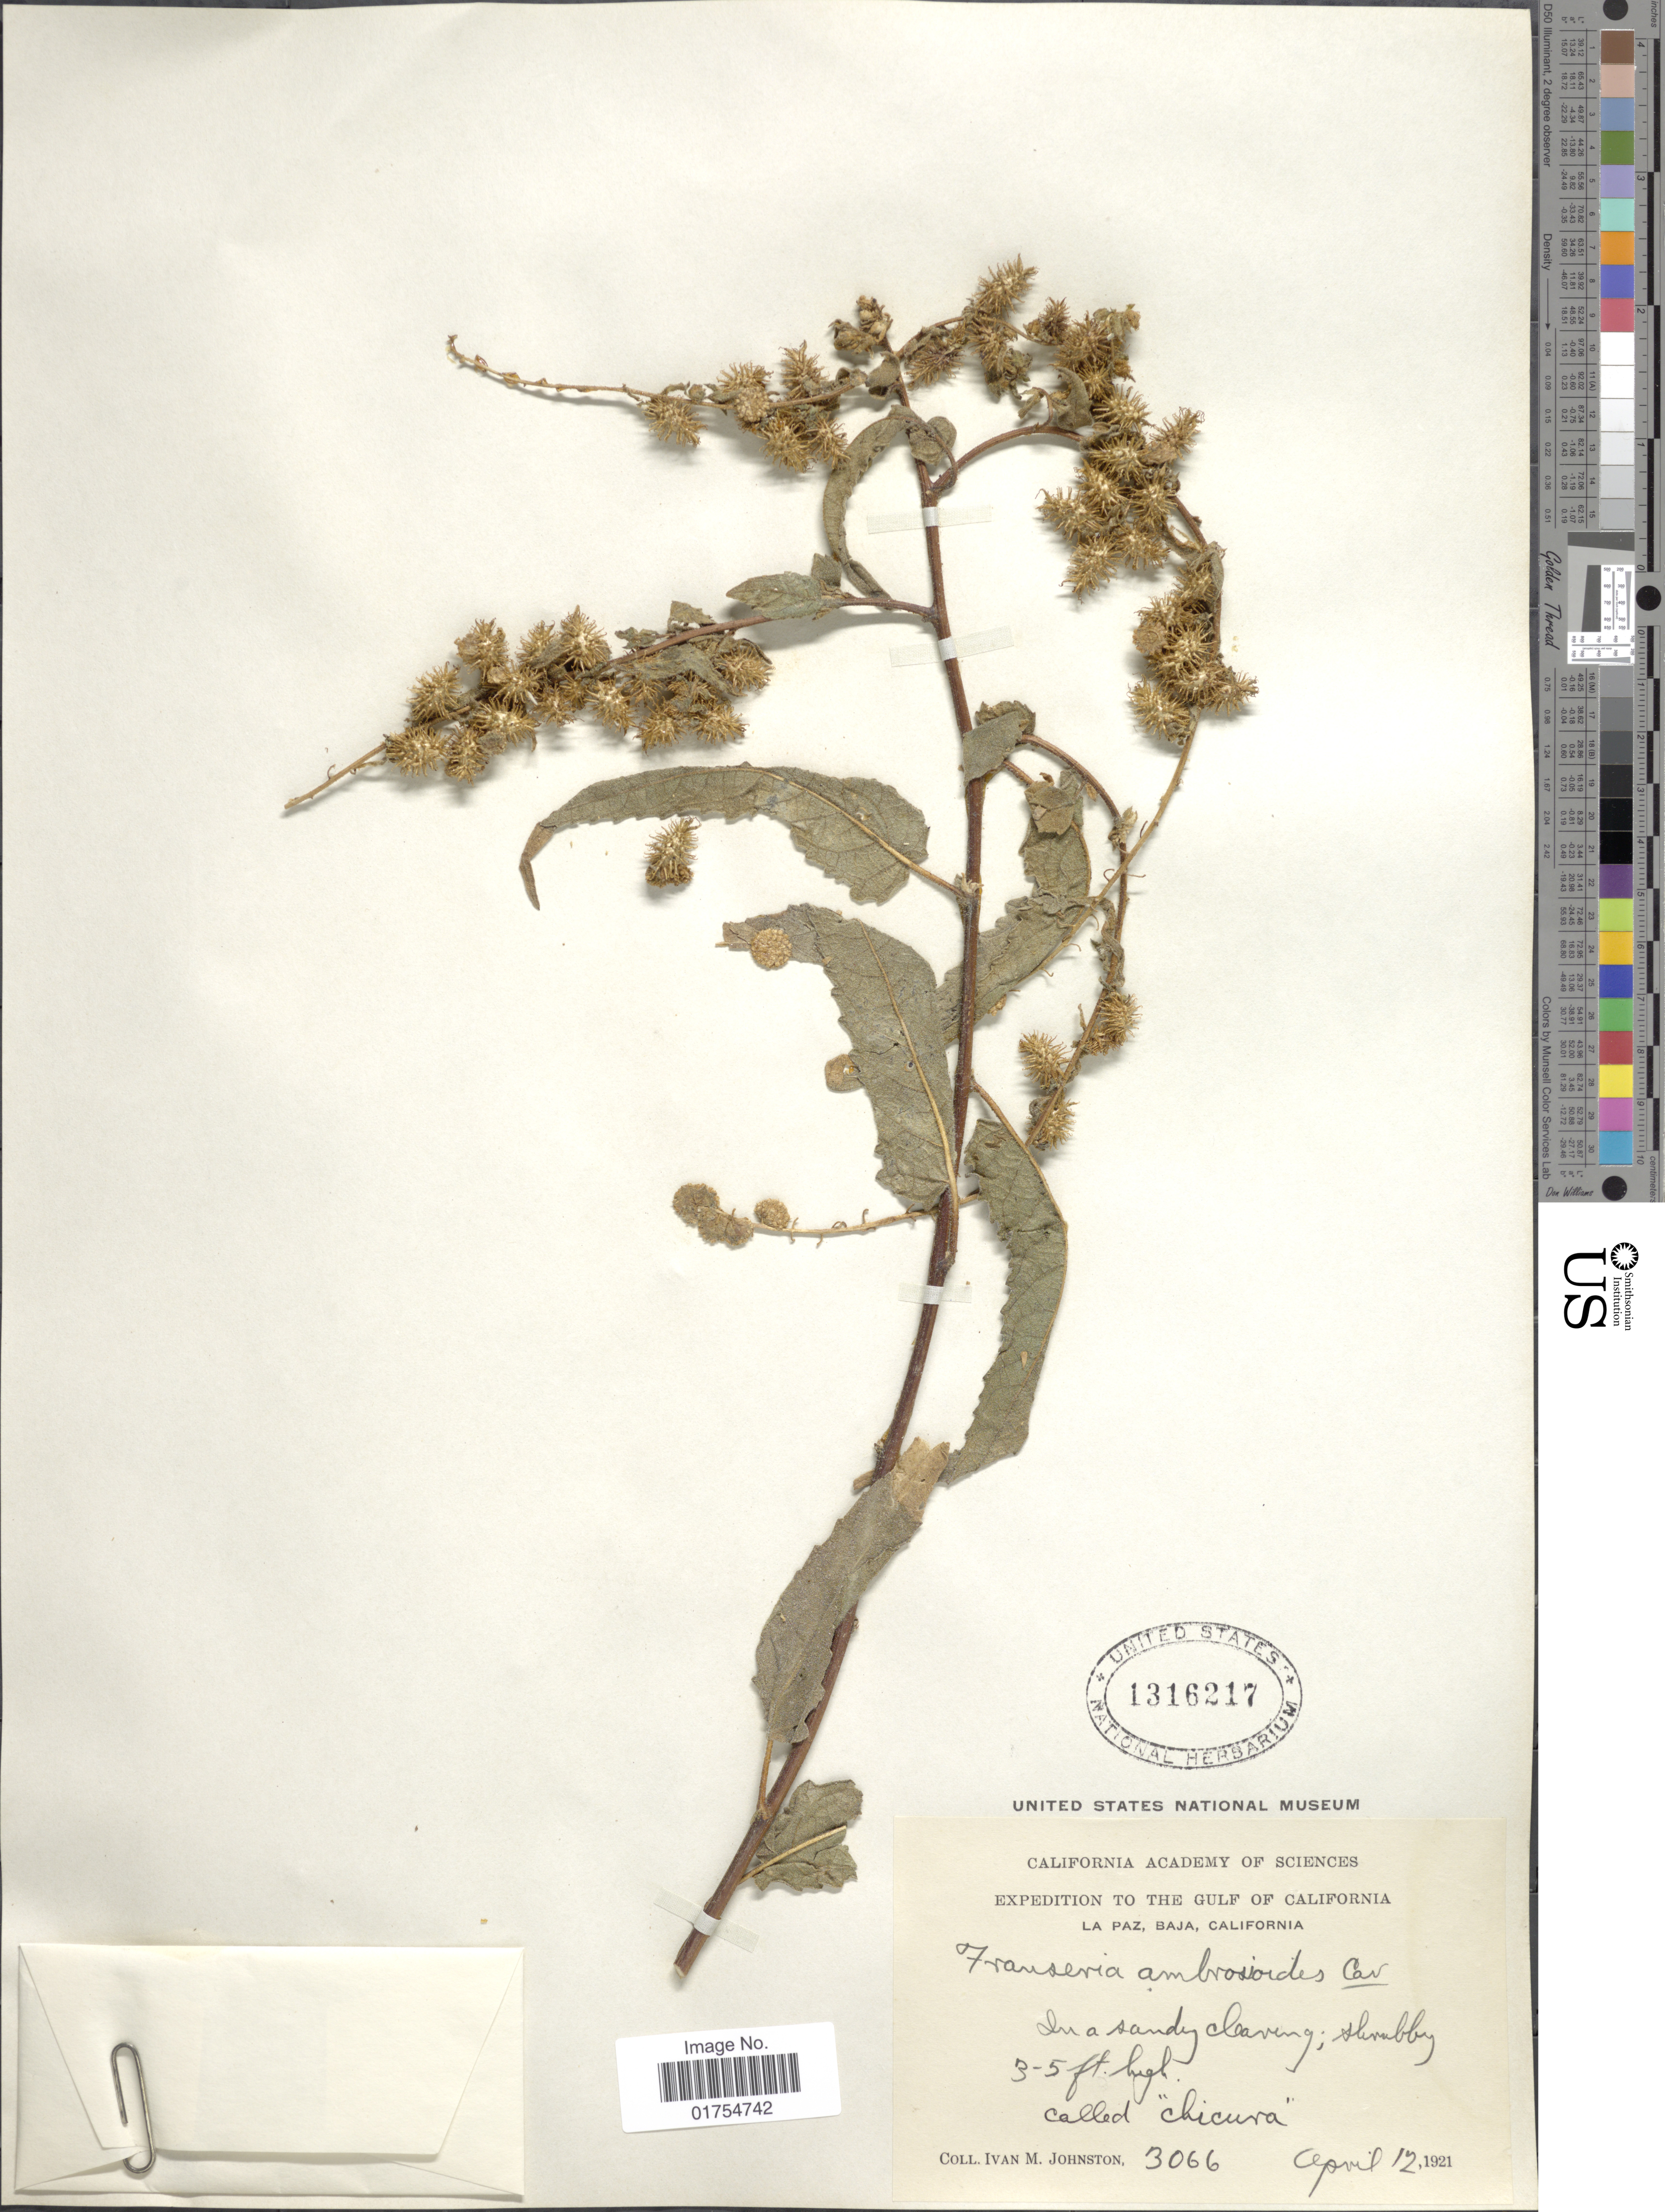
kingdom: Plantae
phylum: Tracheophyta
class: Magnoliopsida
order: Asterales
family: Asteraceae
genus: Franseria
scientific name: Franseria ambrosioides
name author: Cav.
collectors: I.M. Johnston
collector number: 3066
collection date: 1921-04-12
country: Mexico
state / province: Baja California Sur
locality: Gulf of California. La Paz.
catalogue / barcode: US 1316217